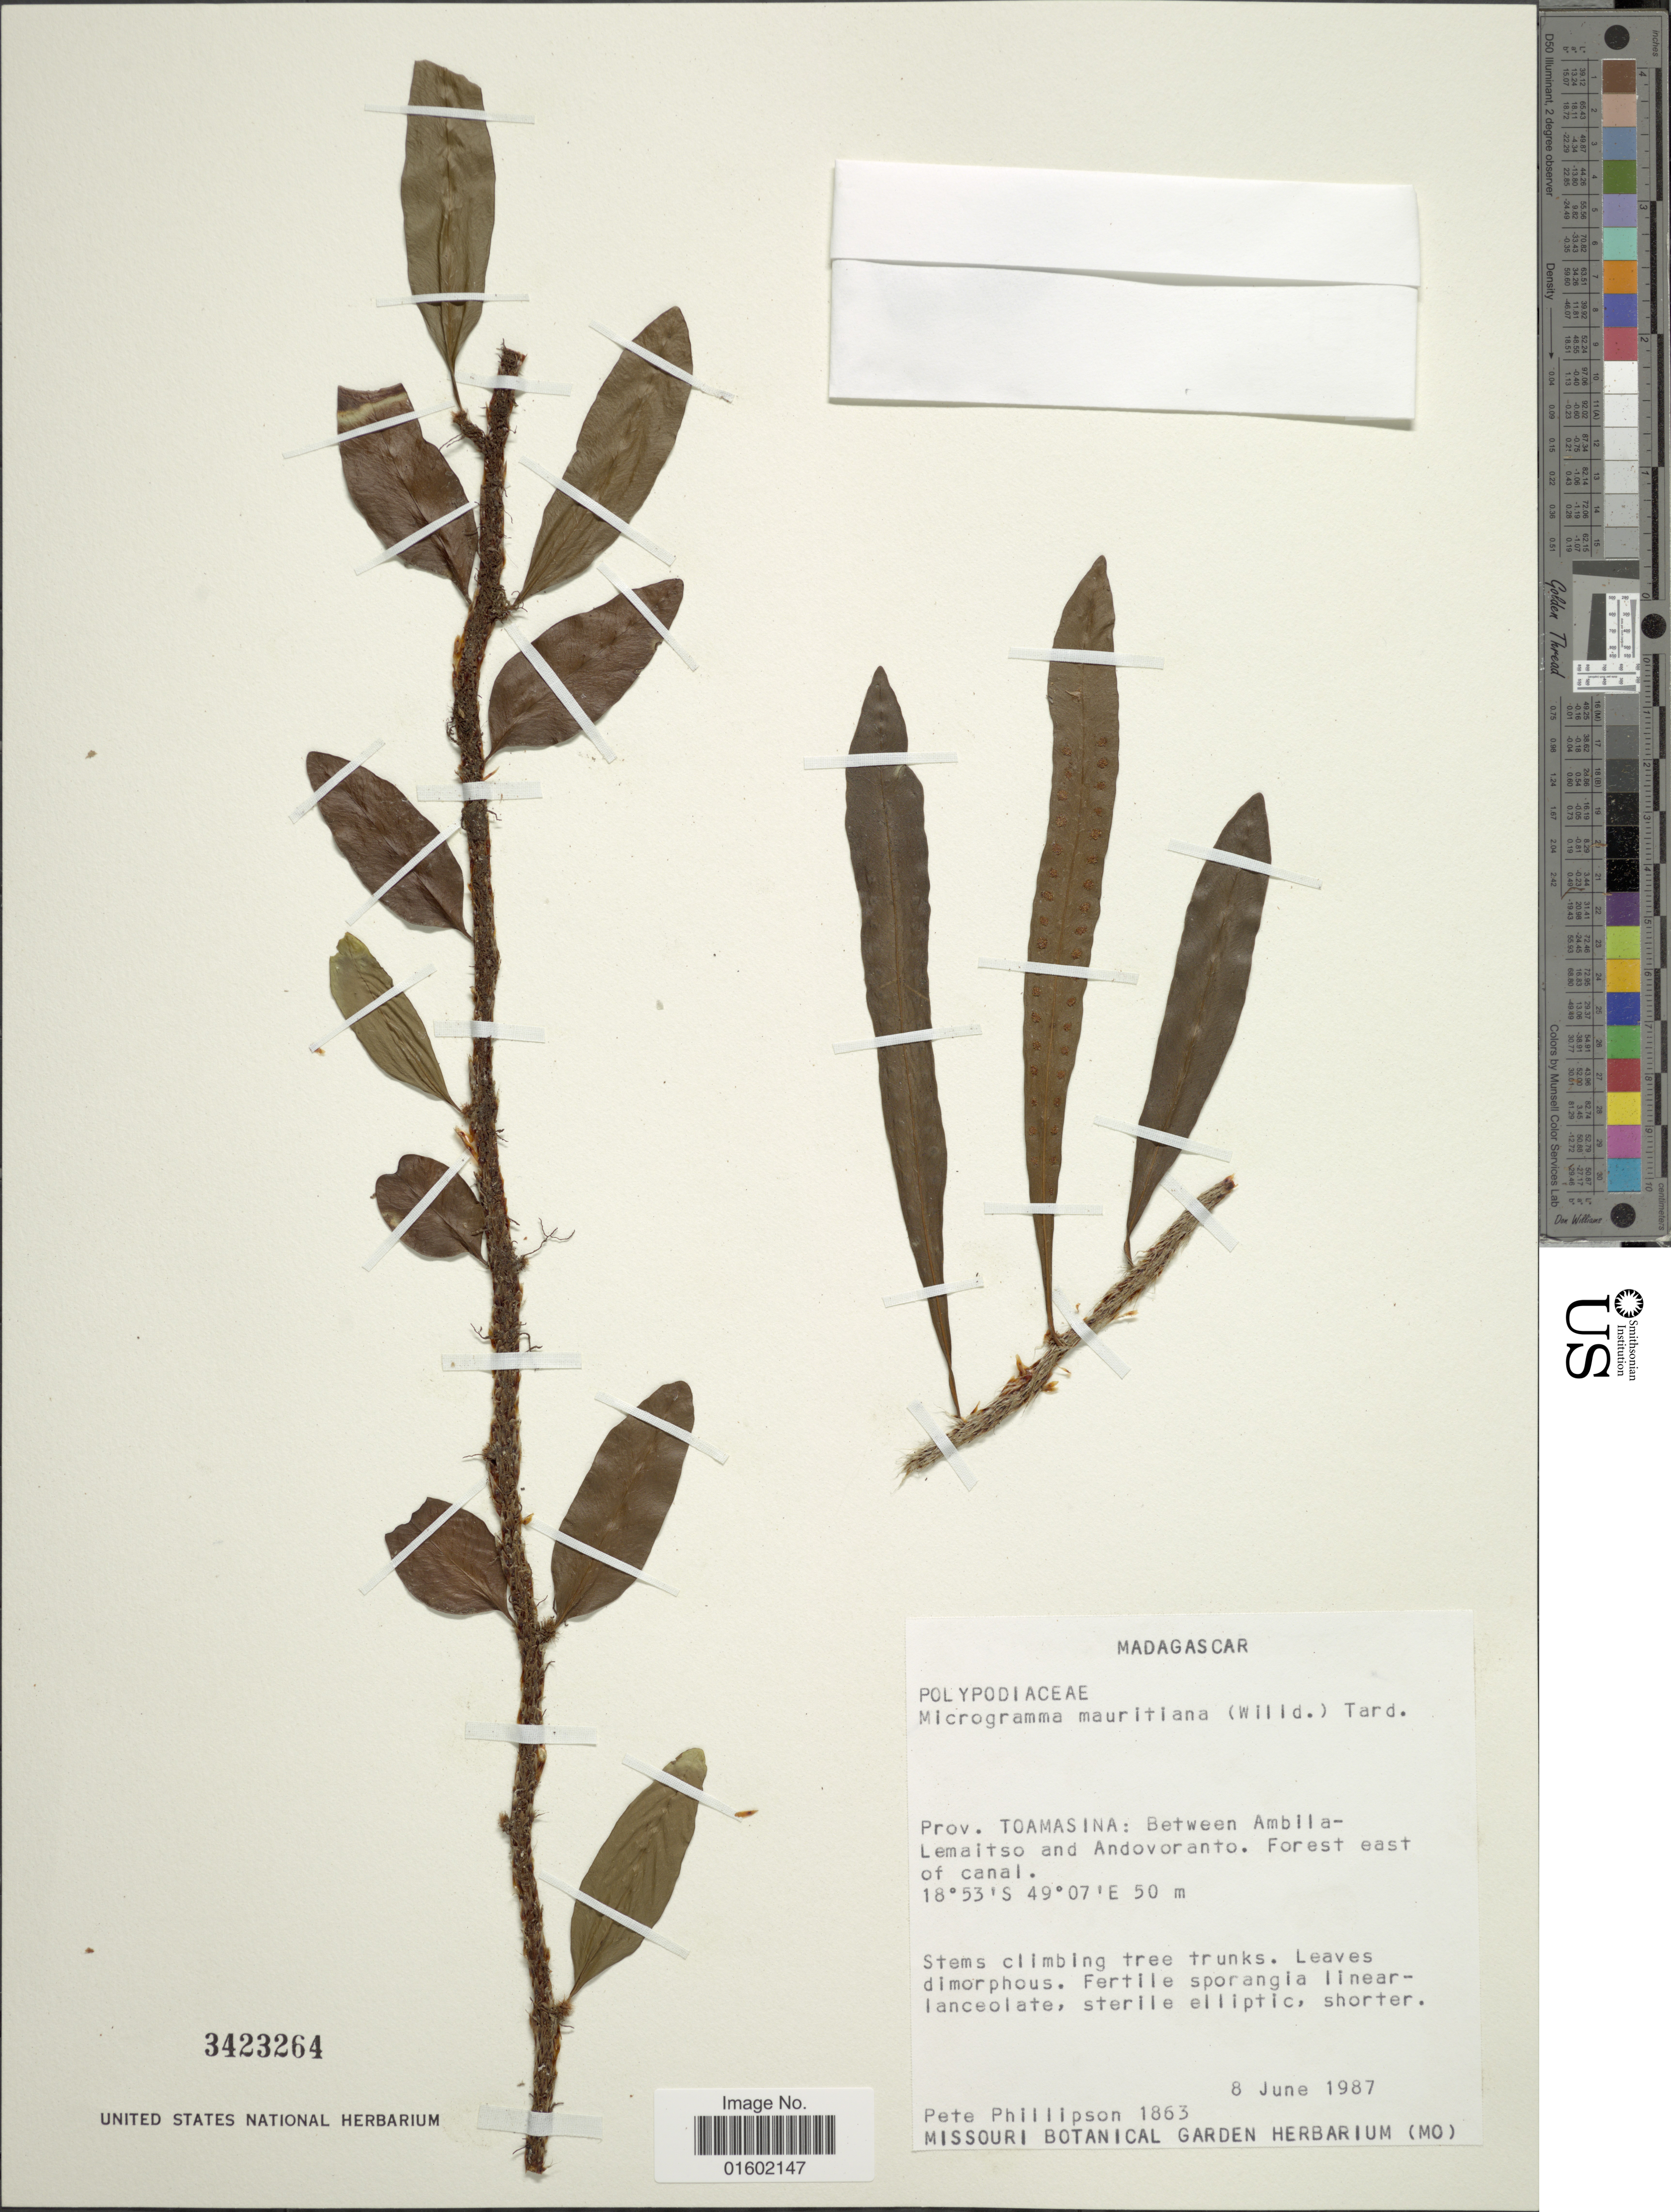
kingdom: Plantae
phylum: Tracheophyta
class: Polypodiopsida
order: Polypodiales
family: Polypodiaceae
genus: Microgramma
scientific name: Microgramma mauritiana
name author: (Willd.) Tardieu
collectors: P. B. Phillipson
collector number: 1863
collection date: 1987-06-08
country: Madagascar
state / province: Atsinanana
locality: Between Ambila-Lemaitso and Andovoranto, Forest east of Canal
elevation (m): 50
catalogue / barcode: US 3423264